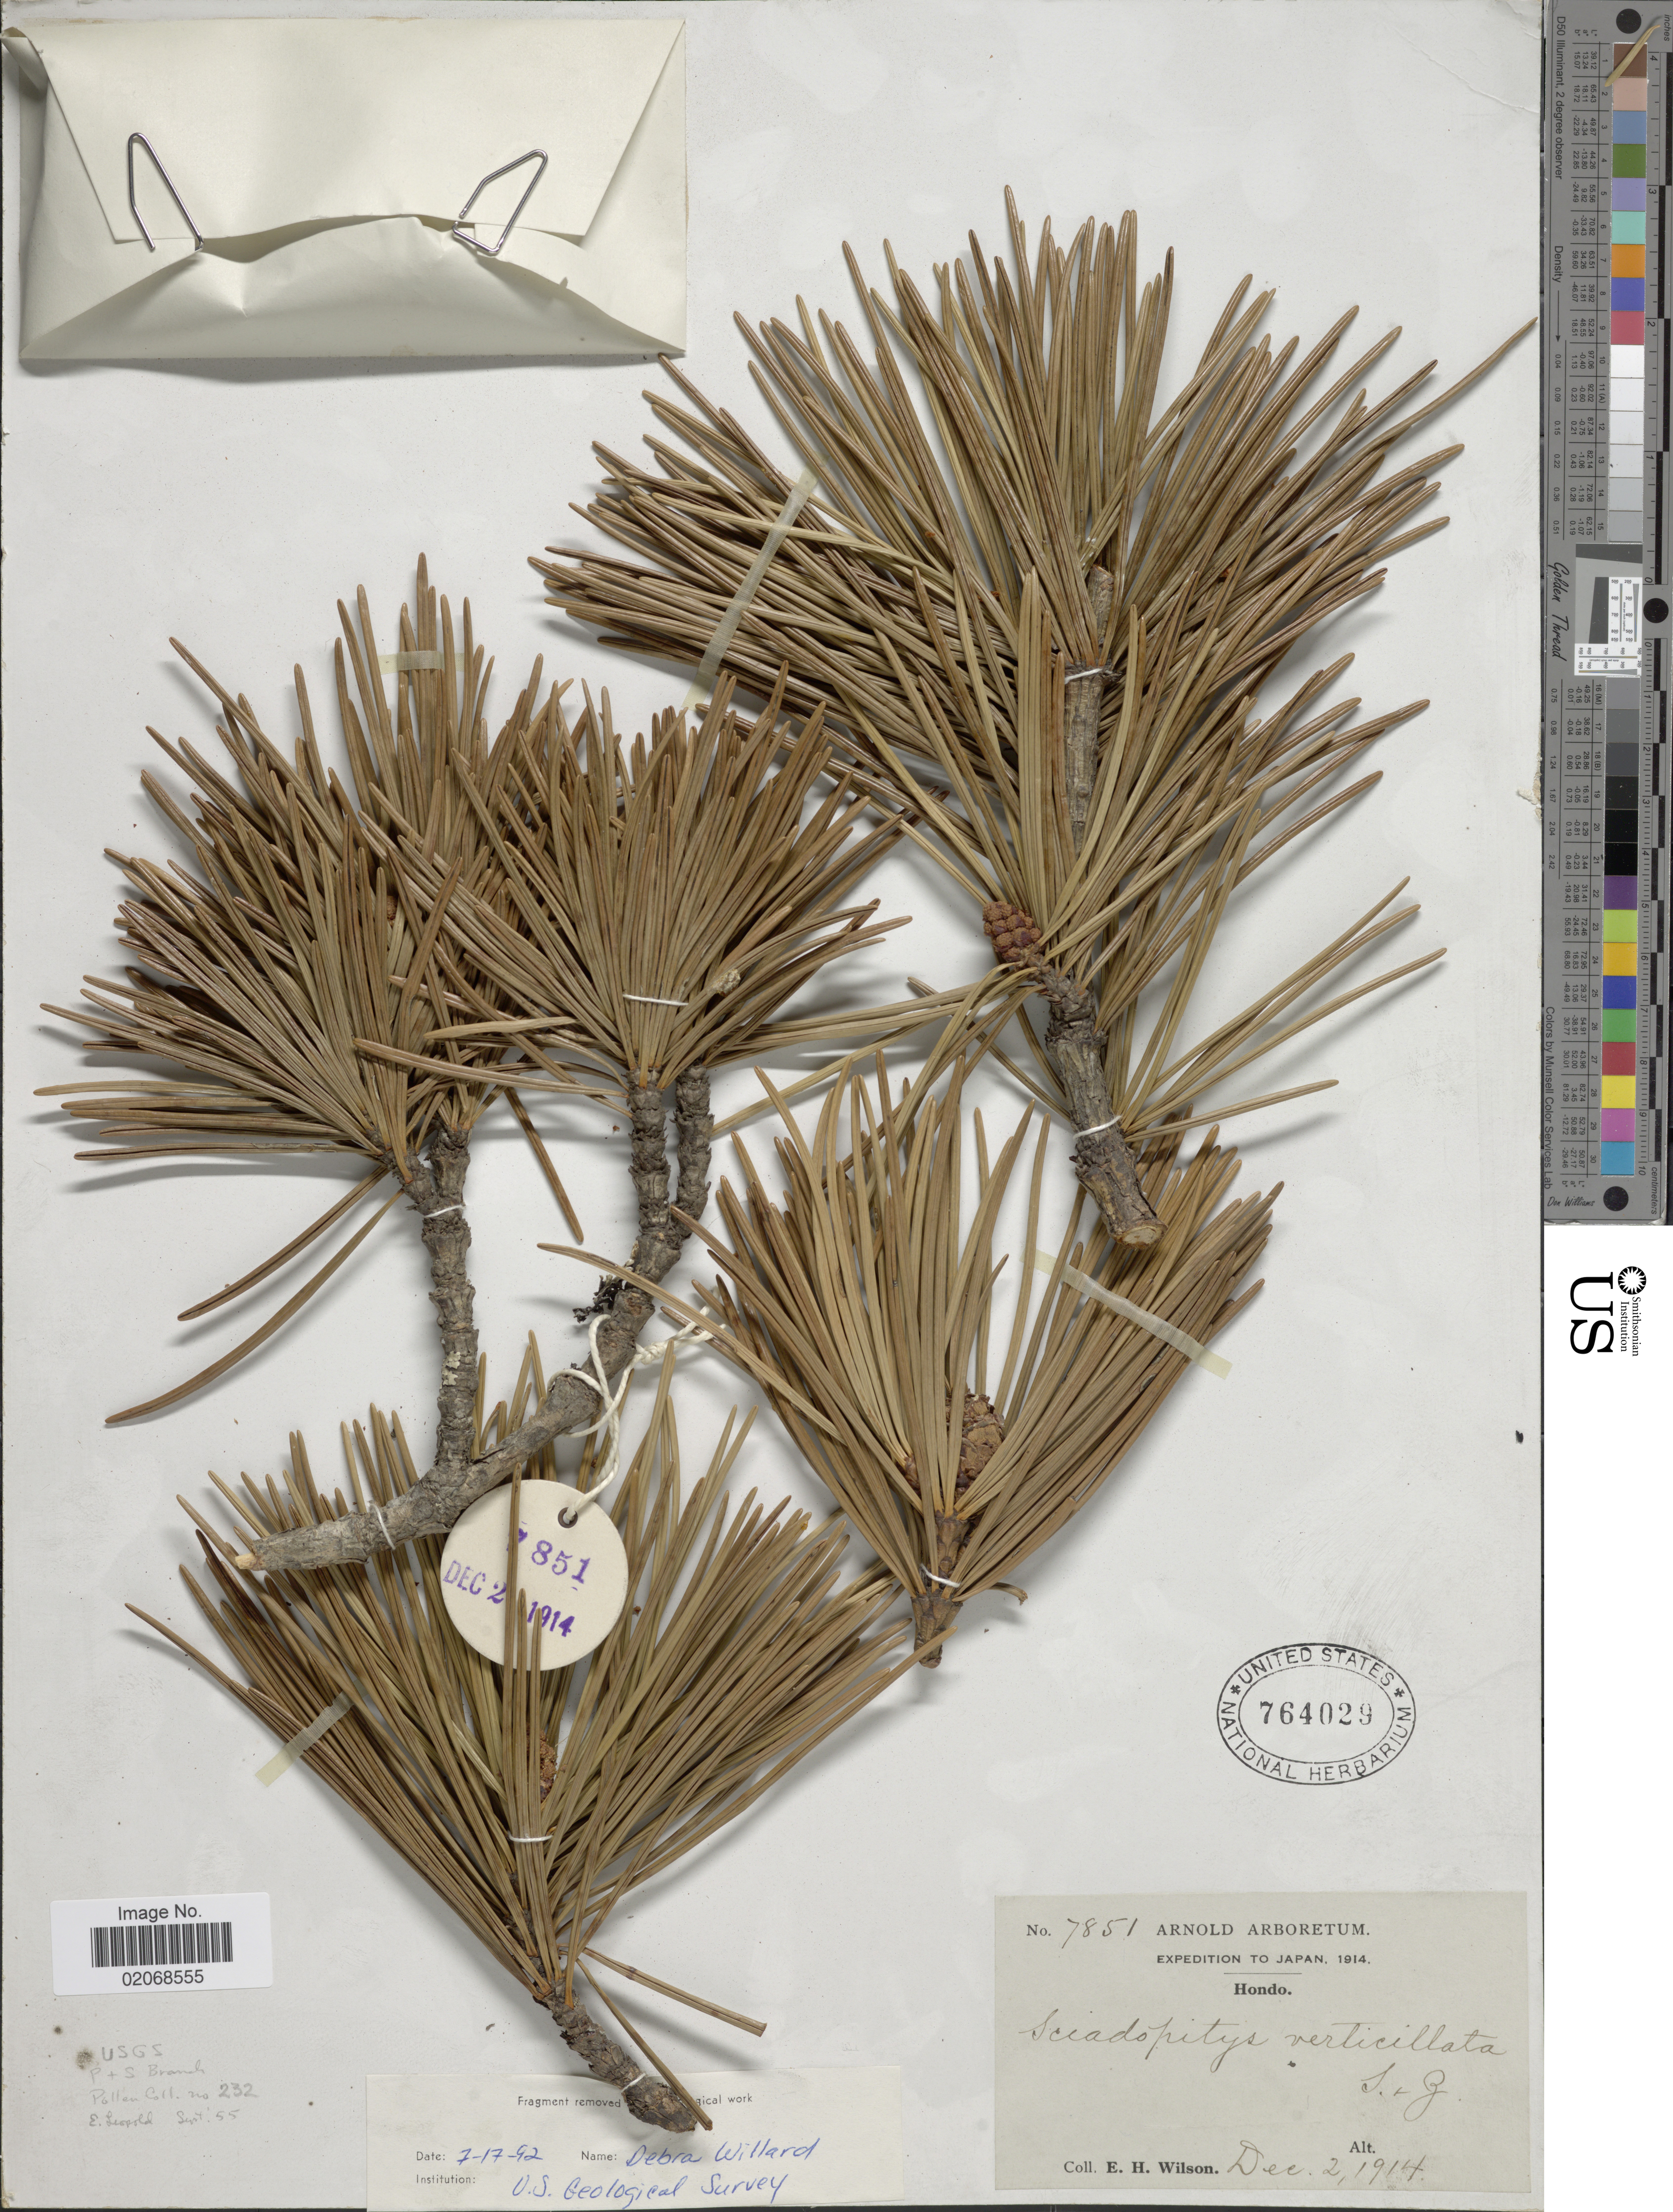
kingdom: Plantae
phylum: Tracheophyta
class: Pinopsida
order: Pinales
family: Sciadopityaceae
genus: Sciadopitys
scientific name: Sciadopitys verticillata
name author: Siebold & Zucc.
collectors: E. Wilson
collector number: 7851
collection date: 1914-12-02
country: Japan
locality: Hondo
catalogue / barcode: US 764029